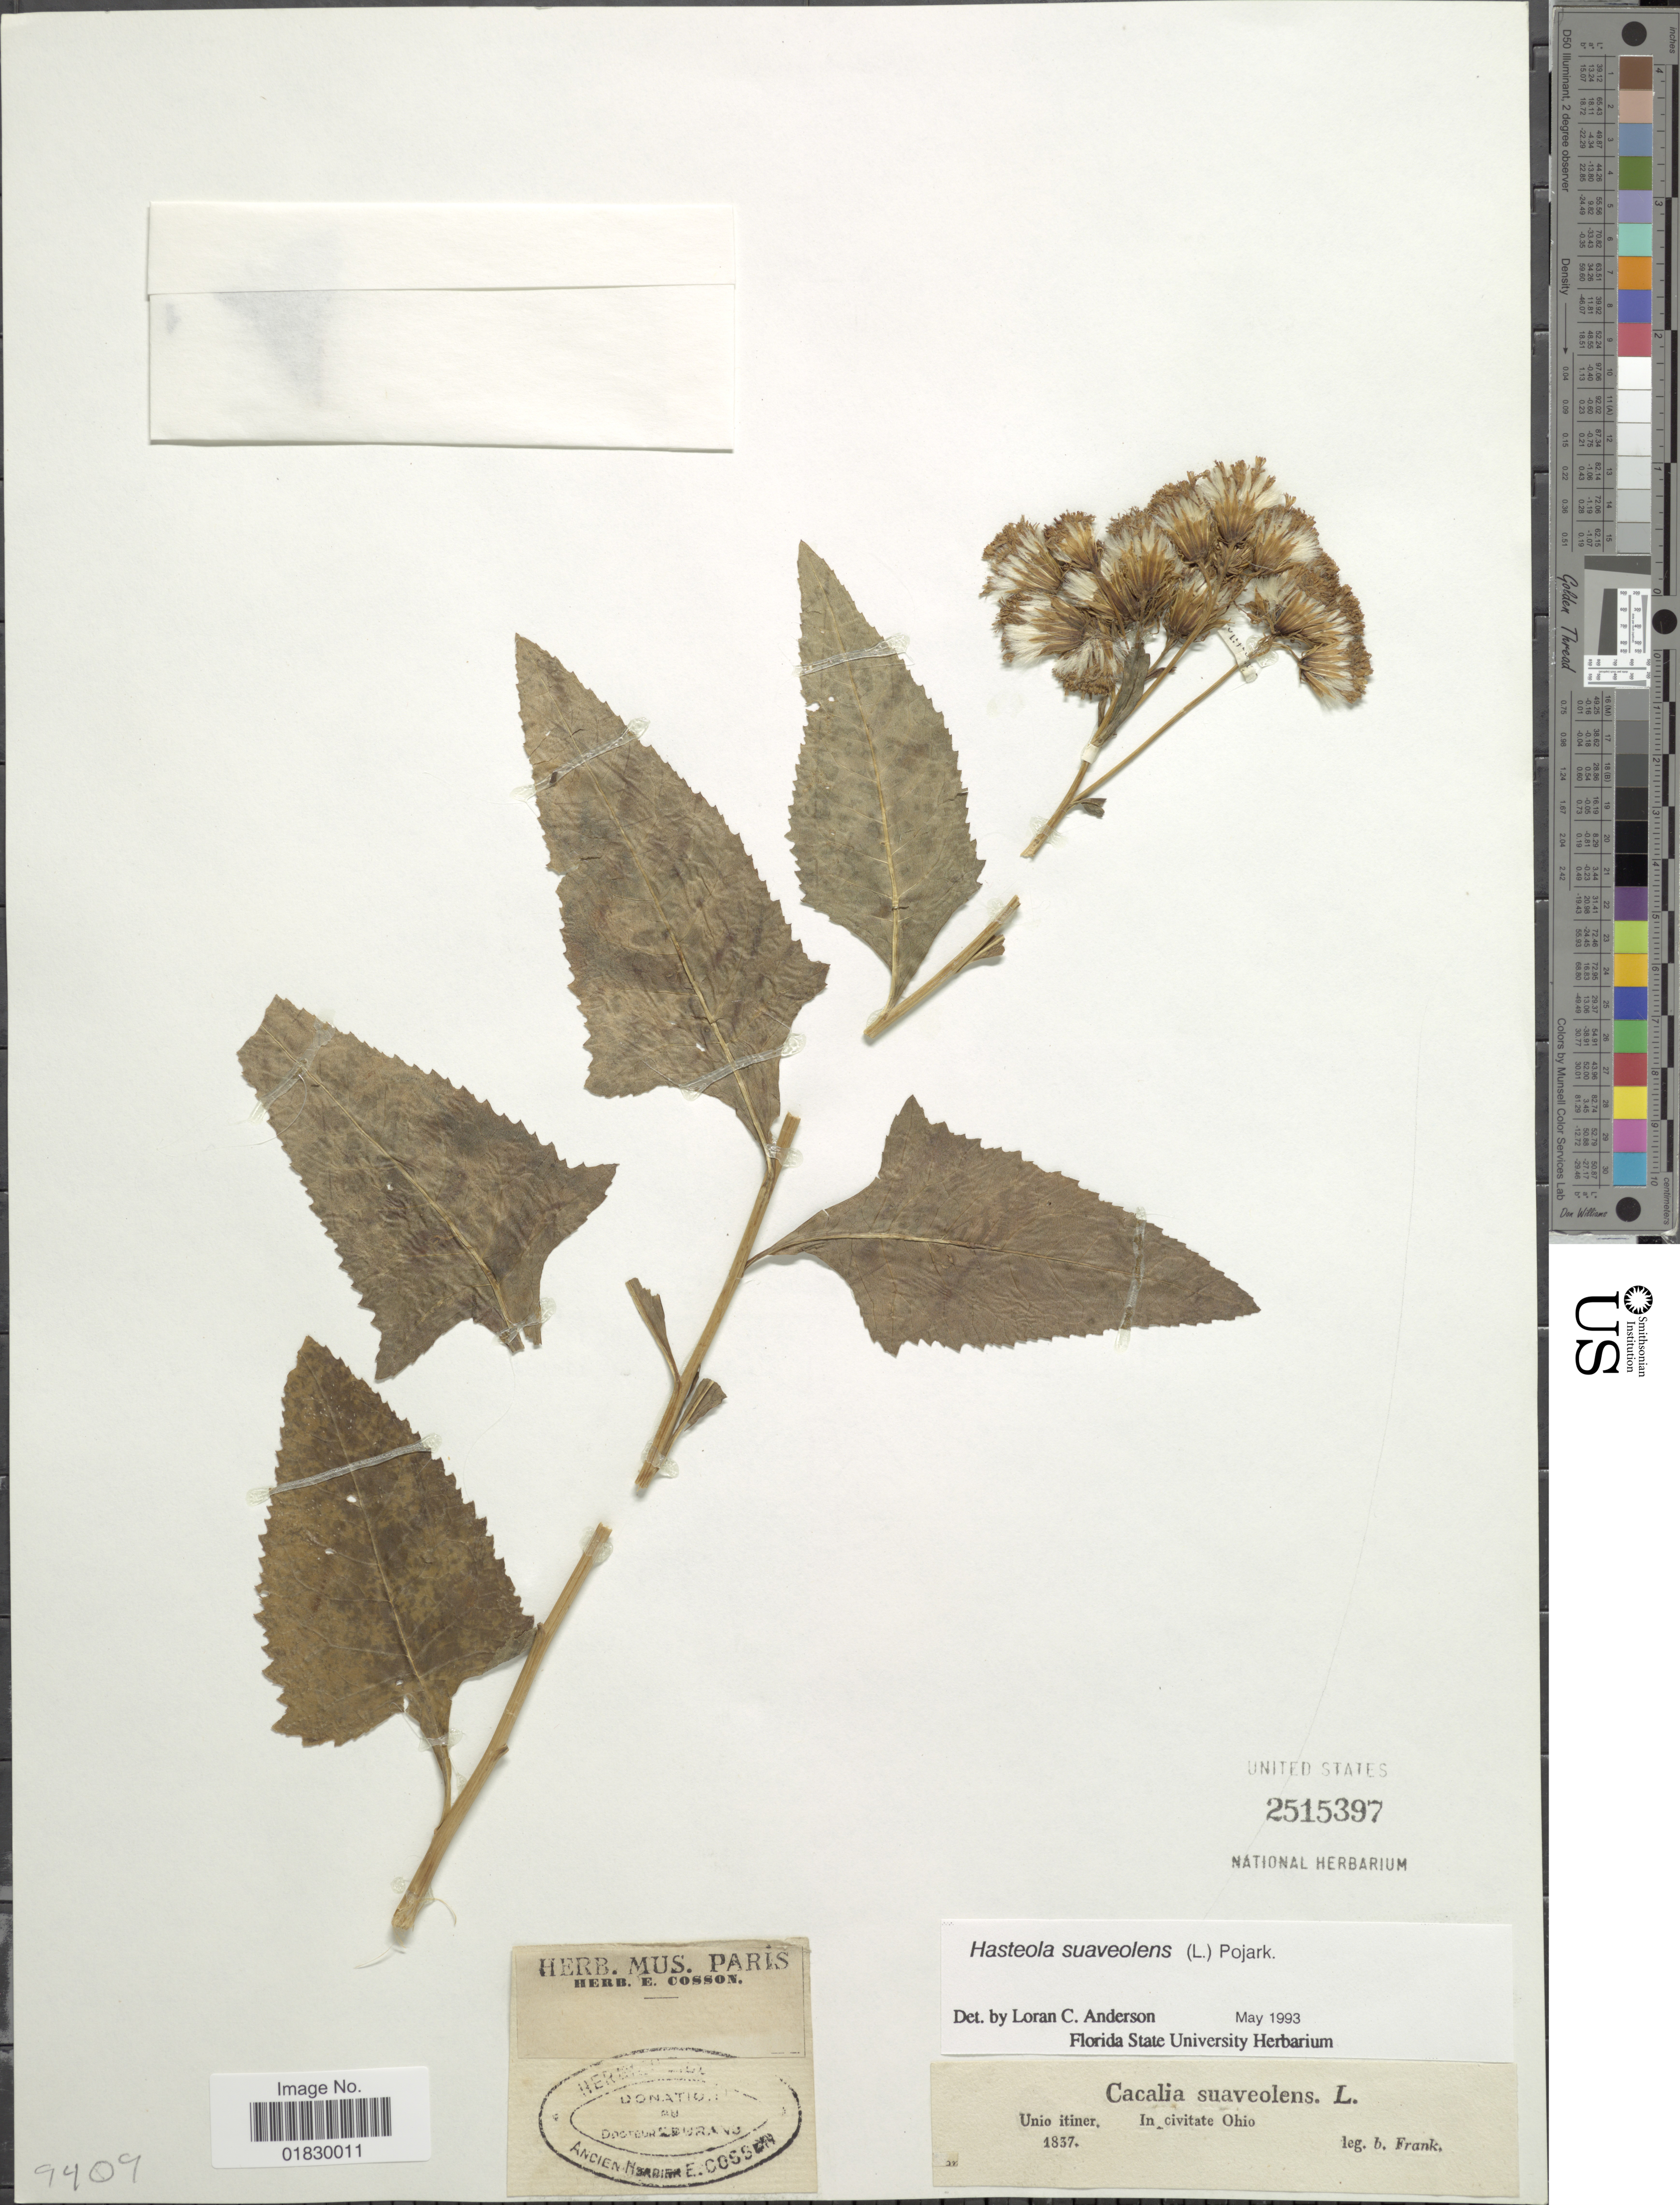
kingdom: Plantae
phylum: Tracheophyta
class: Magnoliopsida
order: Asterales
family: Asteraceae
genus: Hasteola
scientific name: Hasteola suaveolens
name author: (L.) Pojark.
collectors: B. Frank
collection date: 1837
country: United States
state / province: Ohio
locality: Unio Itiner, In civitate Ohio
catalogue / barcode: US 2515397